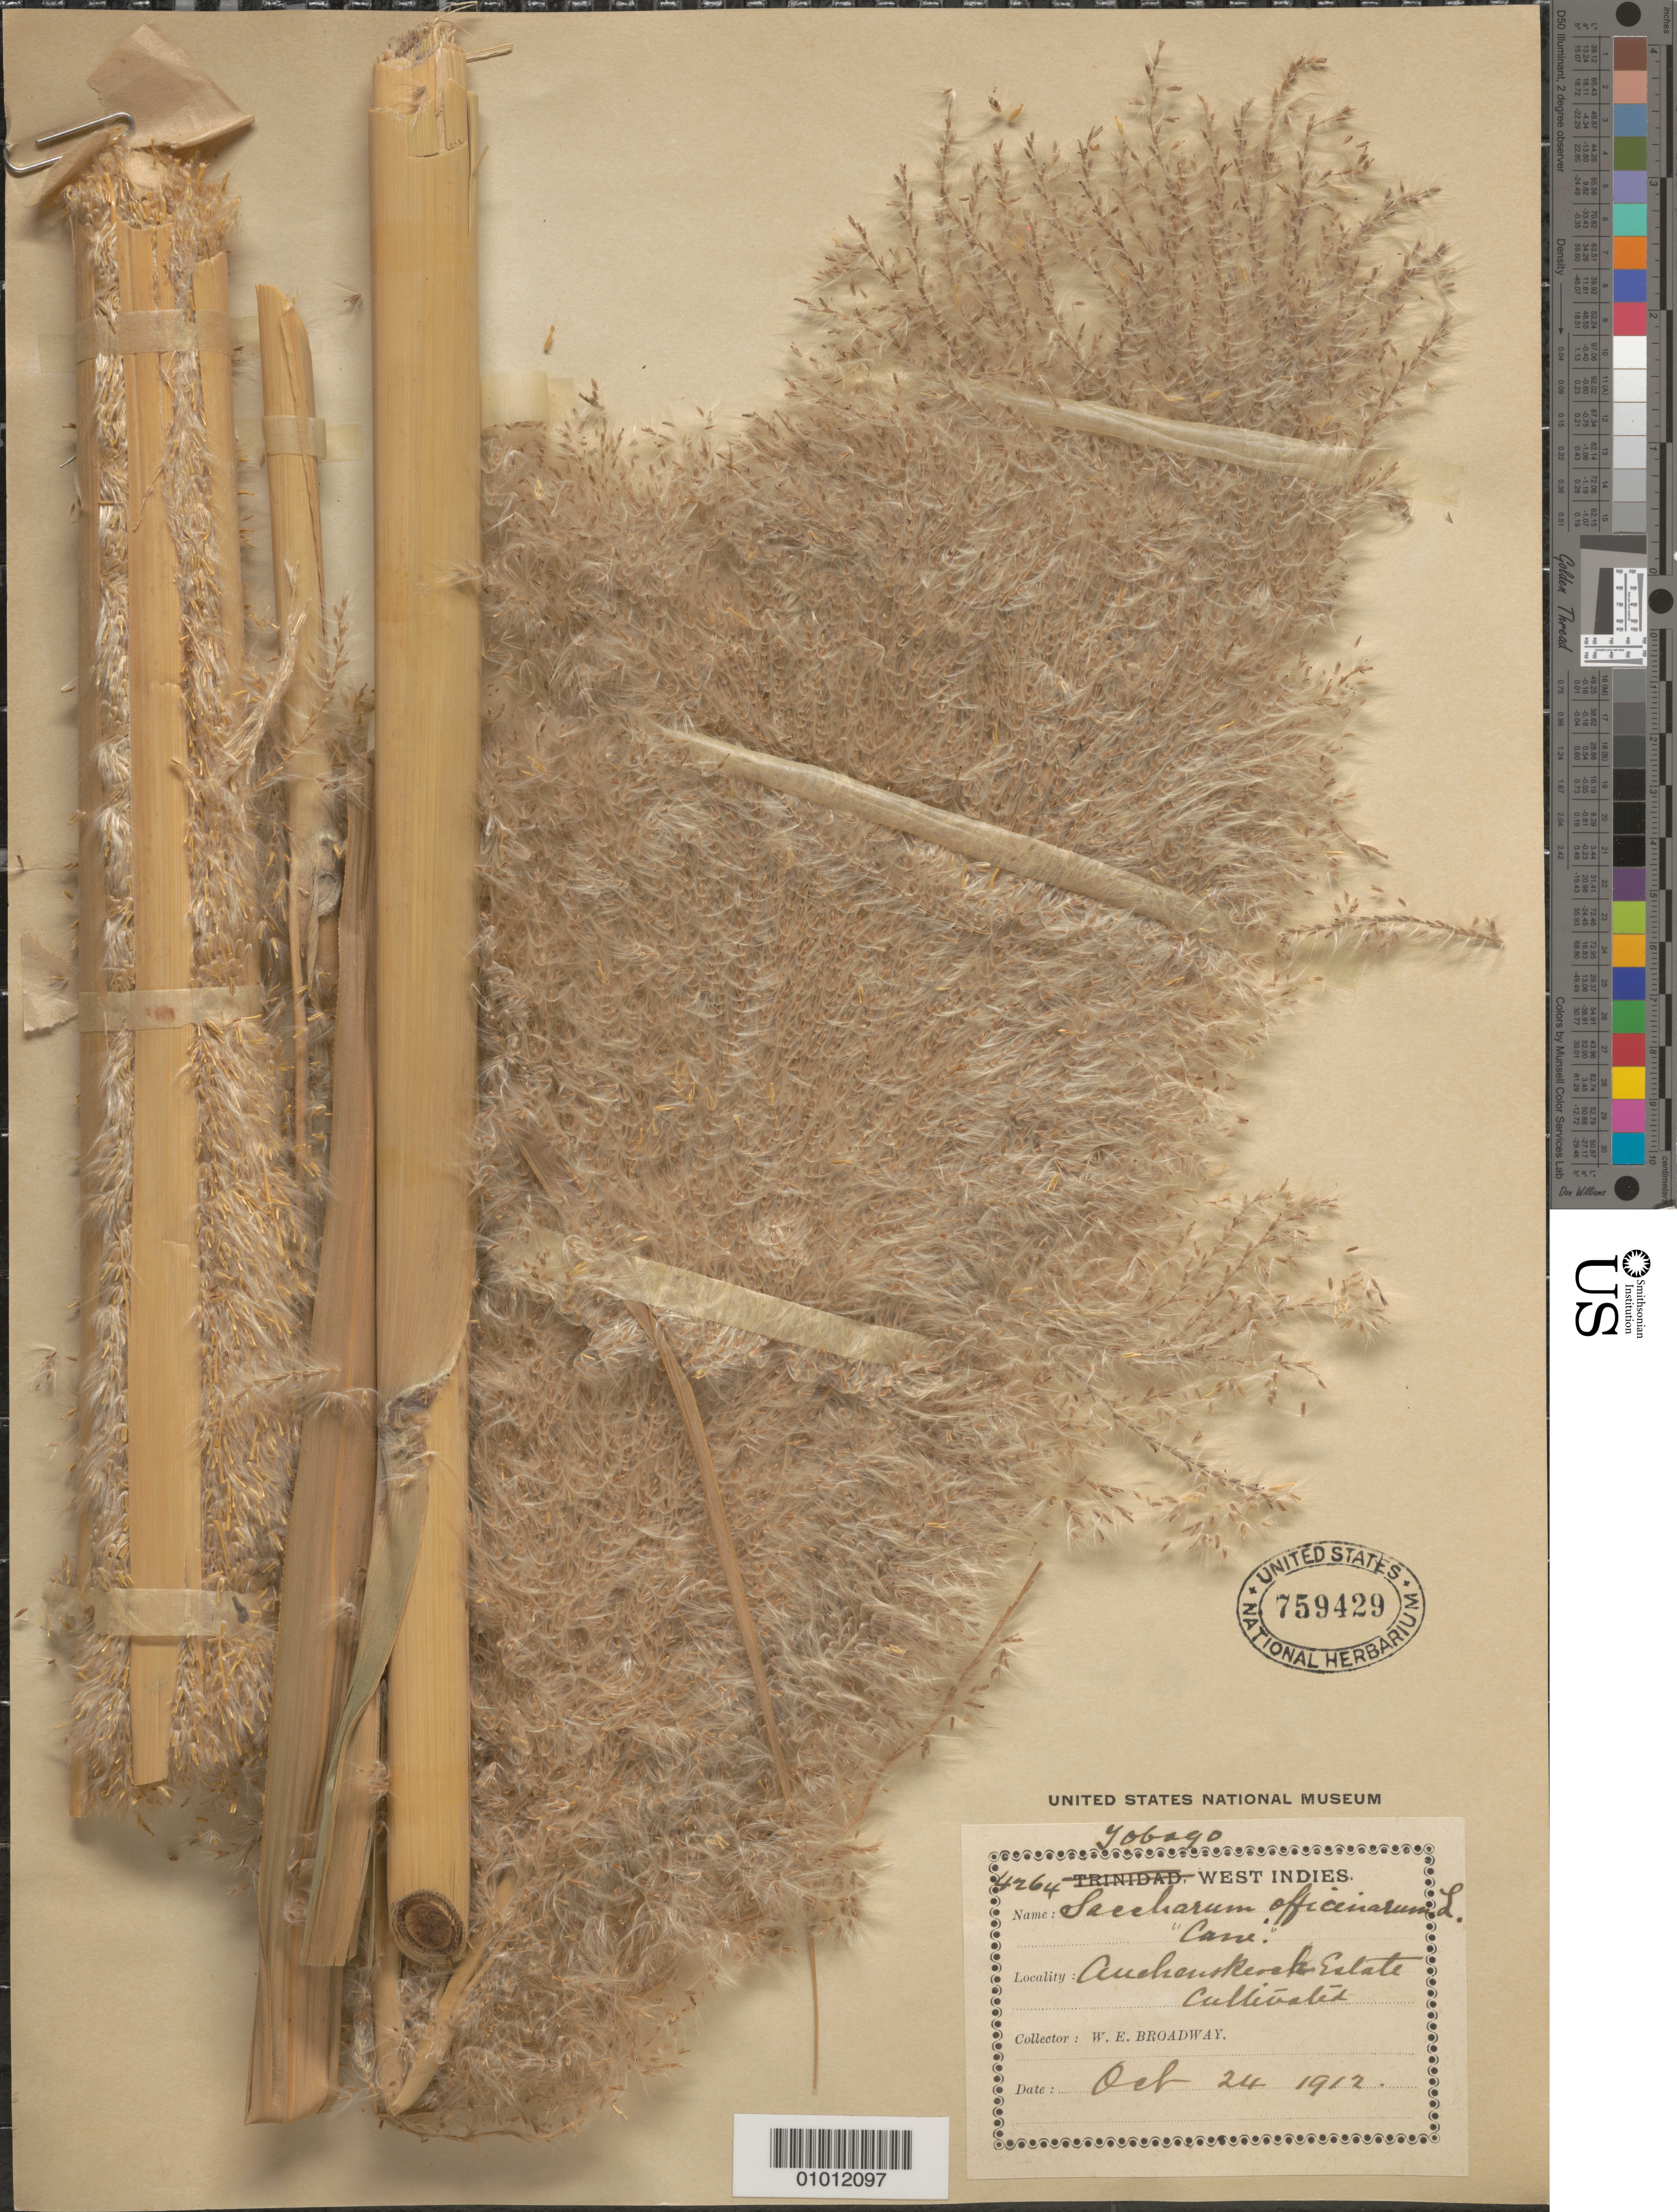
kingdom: Plantae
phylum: Tracheophyta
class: Liliopsida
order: Poales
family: Poaceae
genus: Saccharum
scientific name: Saccharum officinarum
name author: L.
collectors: W. E. Broadway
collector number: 4264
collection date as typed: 24 Oct 1912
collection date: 1912-10-24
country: Trinidad and Tobago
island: Tobago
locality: Auschenskeoch Estate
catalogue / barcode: US 759429